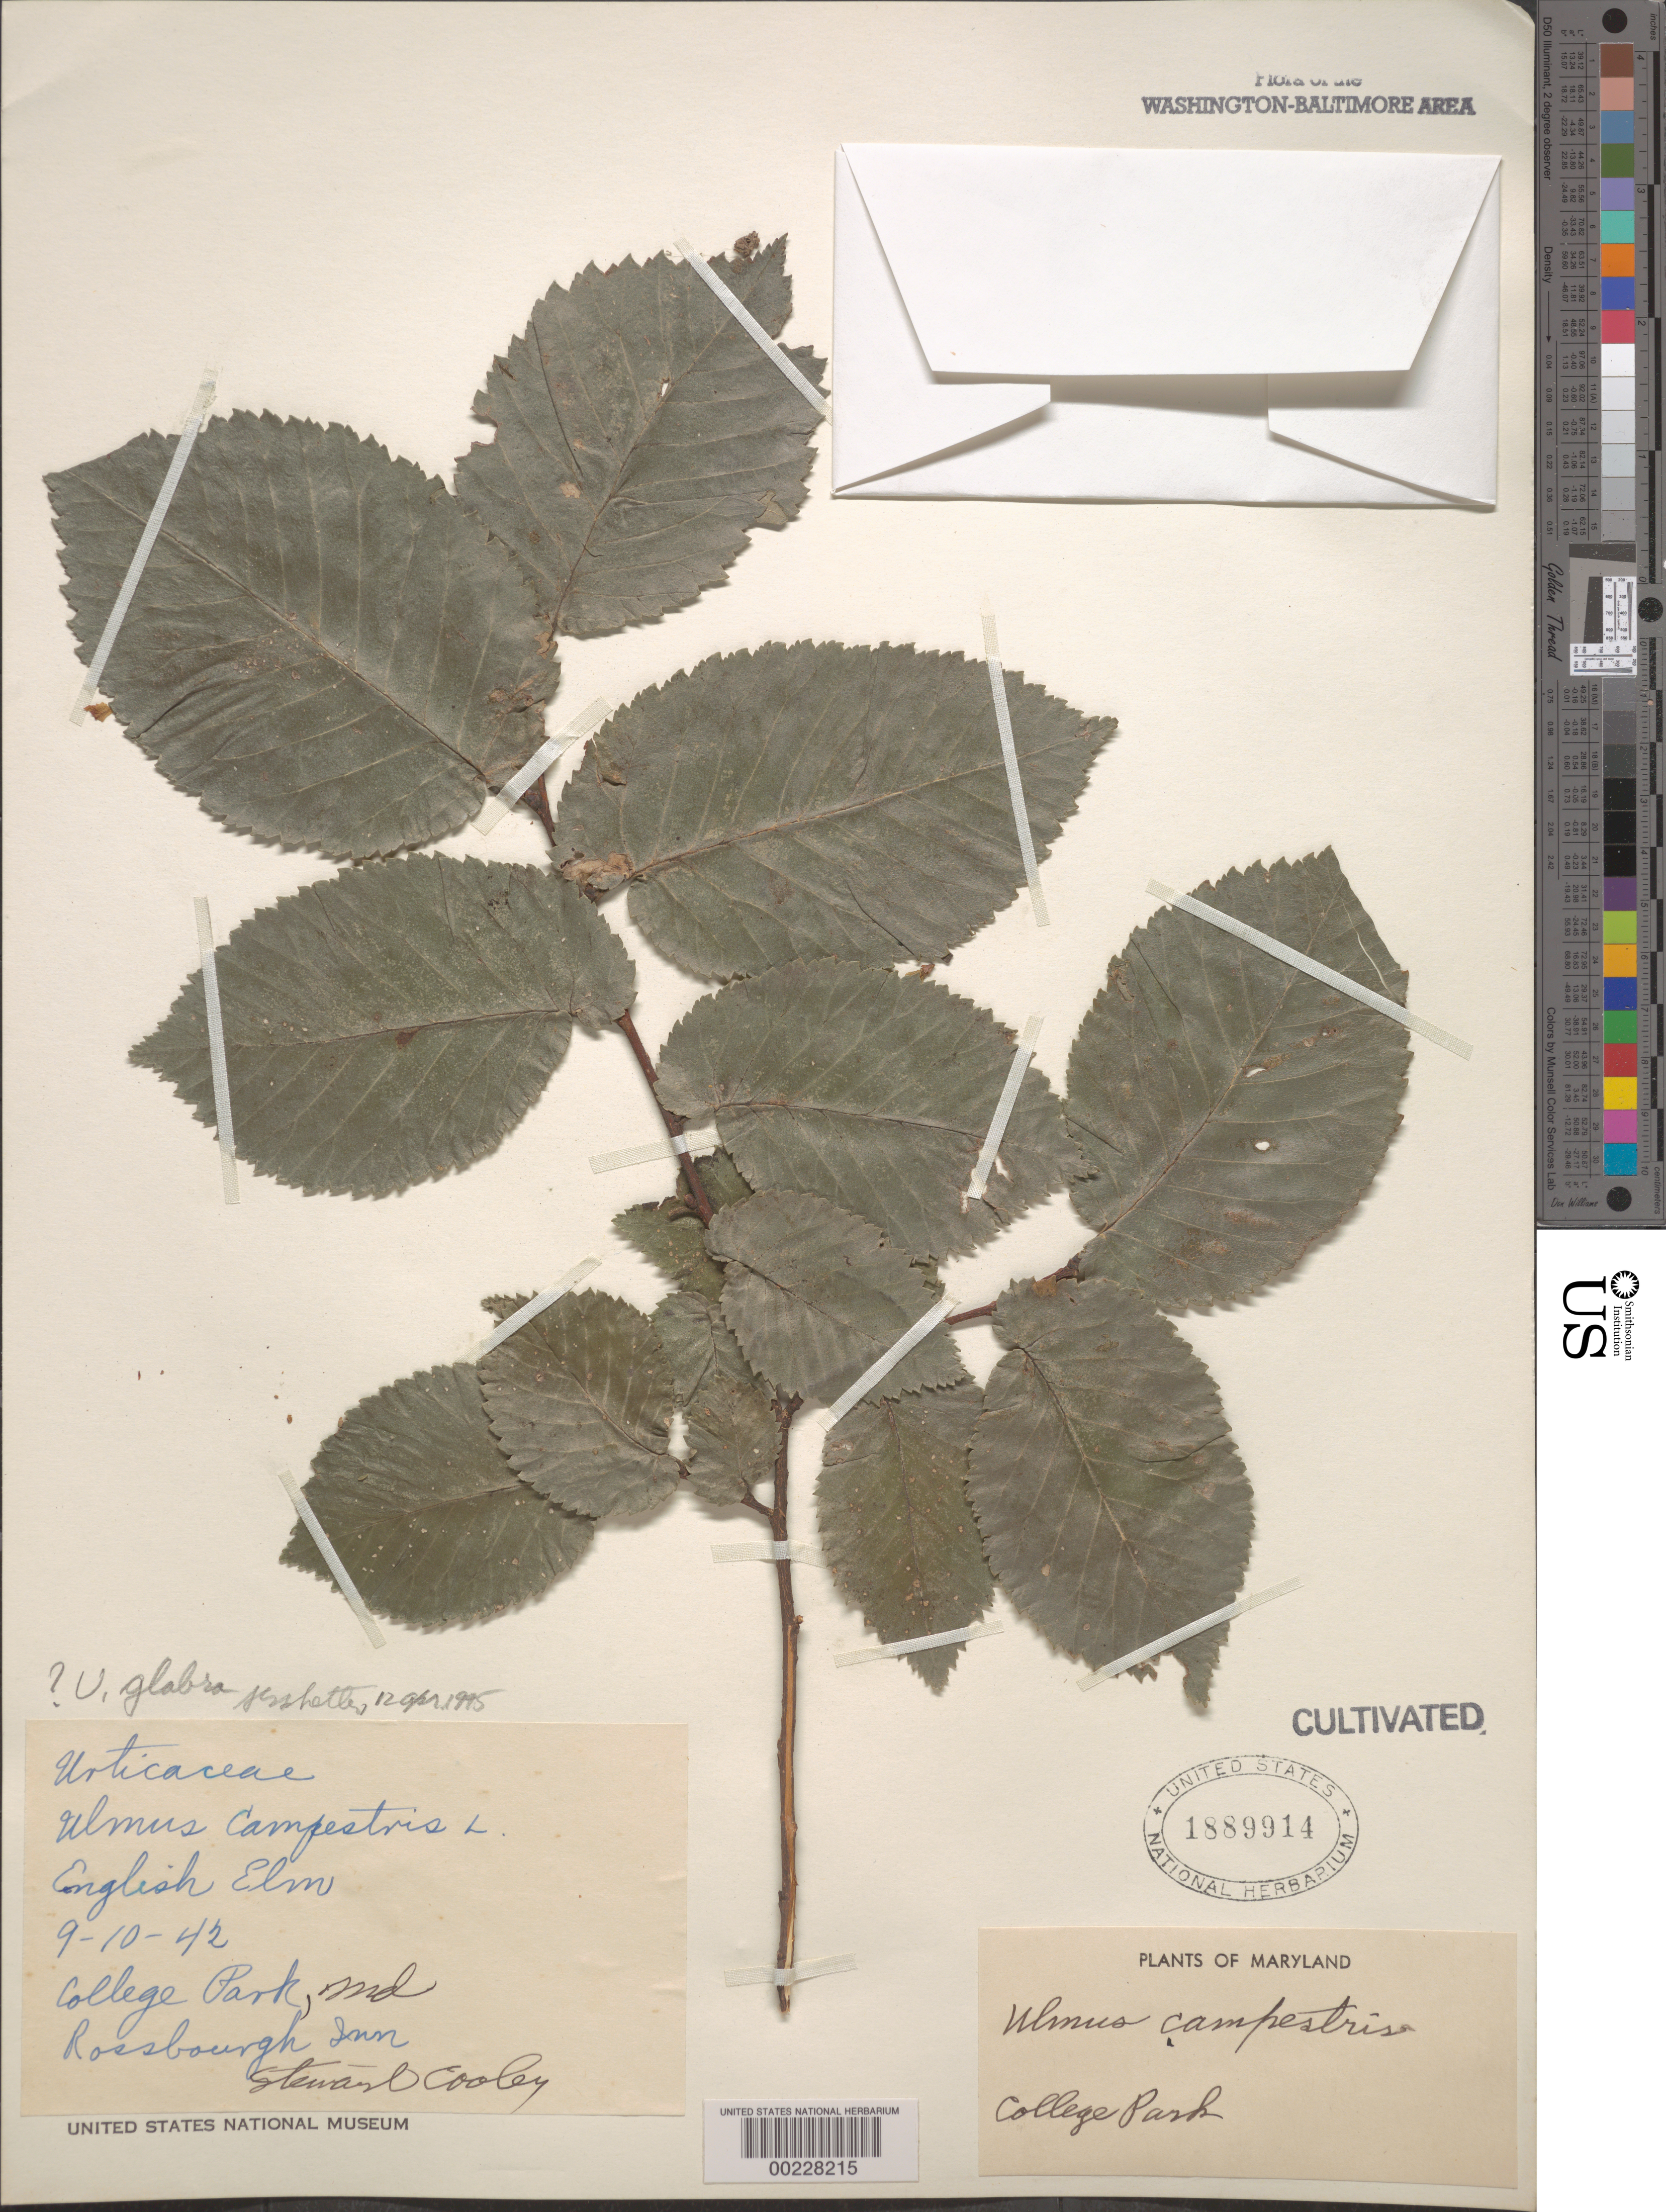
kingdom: Plantae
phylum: Tracheophyta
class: Magnoliopsida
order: Rosales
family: Ulmaceae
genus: Ulmus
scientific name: Ulmus glabra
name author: Huds.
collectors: S. Cooley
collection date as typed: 10 Sep 1942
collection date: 1942-09-10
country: United States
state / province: Maryland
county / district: Prince George's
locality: College Park, Rossbourgh Inn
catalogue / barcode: US 1889914